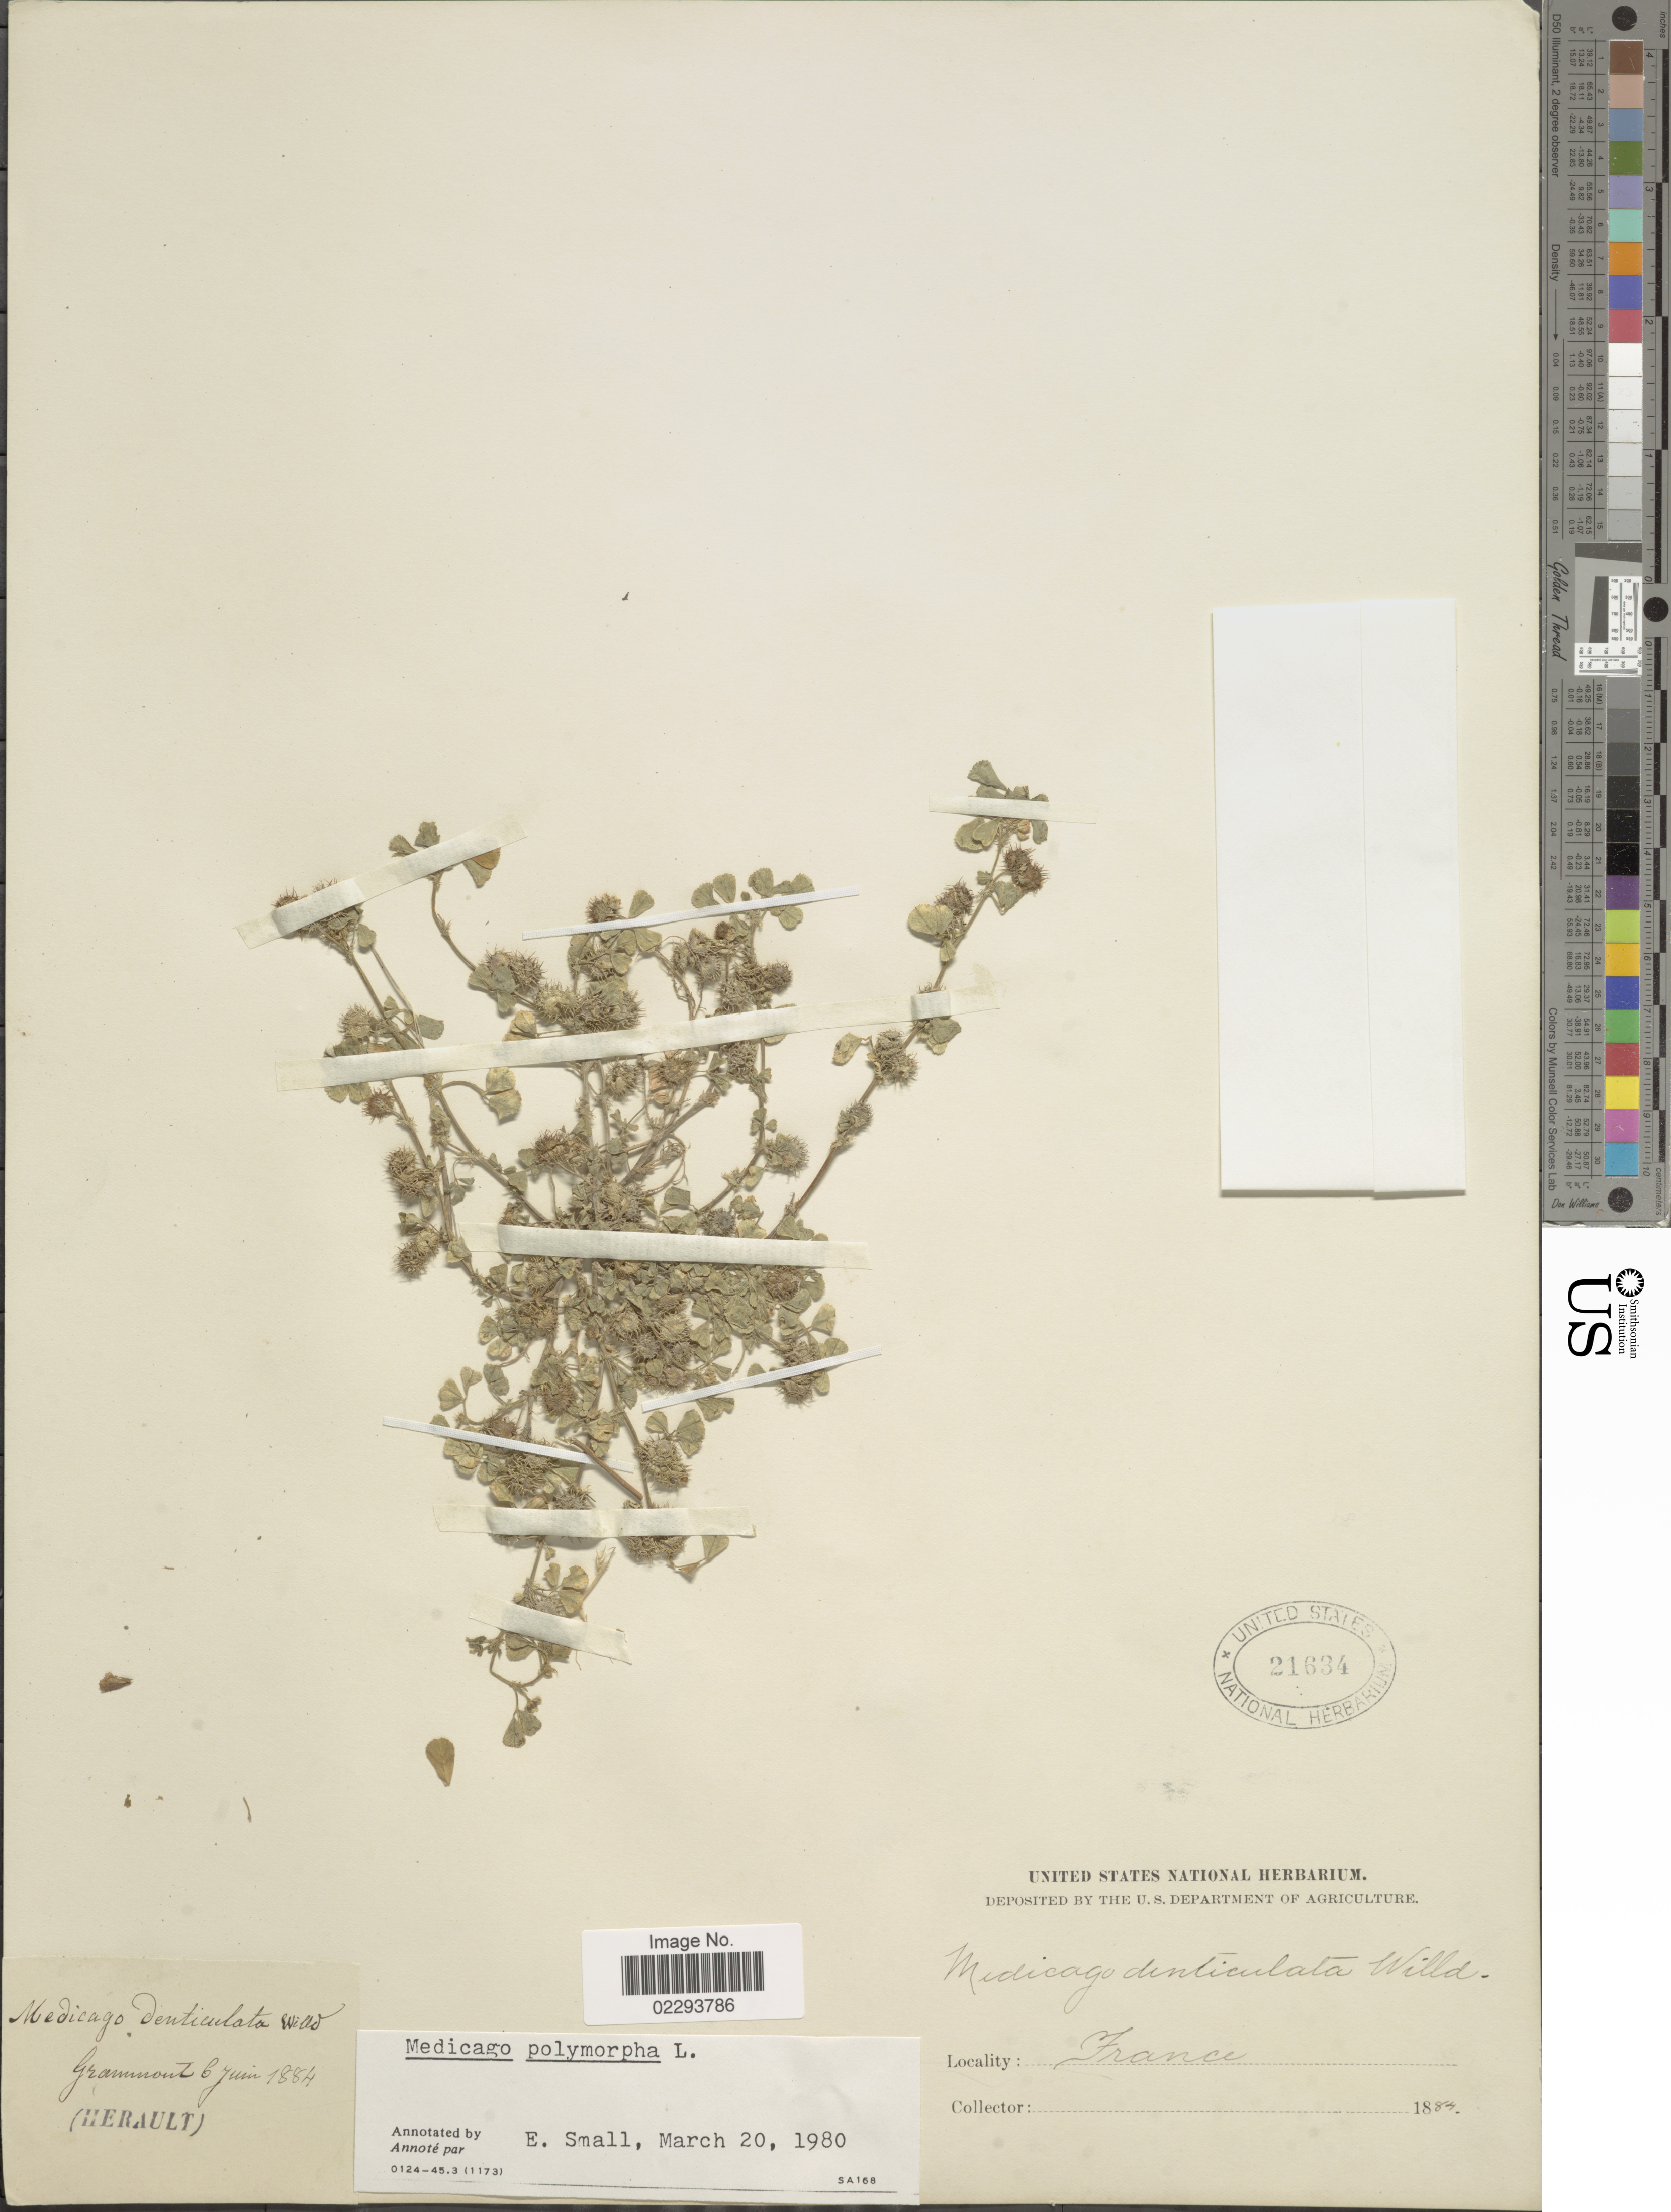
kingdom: Plantae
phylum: Tracheophyta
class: Magnoliopsida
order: Fabales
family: Fabaceae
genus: Medicago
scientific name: Medicago polymorpha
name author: L.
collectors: ex herb. United States National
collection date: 1884-06-06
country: France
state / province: Occitanie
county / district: Hérault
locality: Grammout [interpreted](Herault), France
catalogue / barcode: US 21634